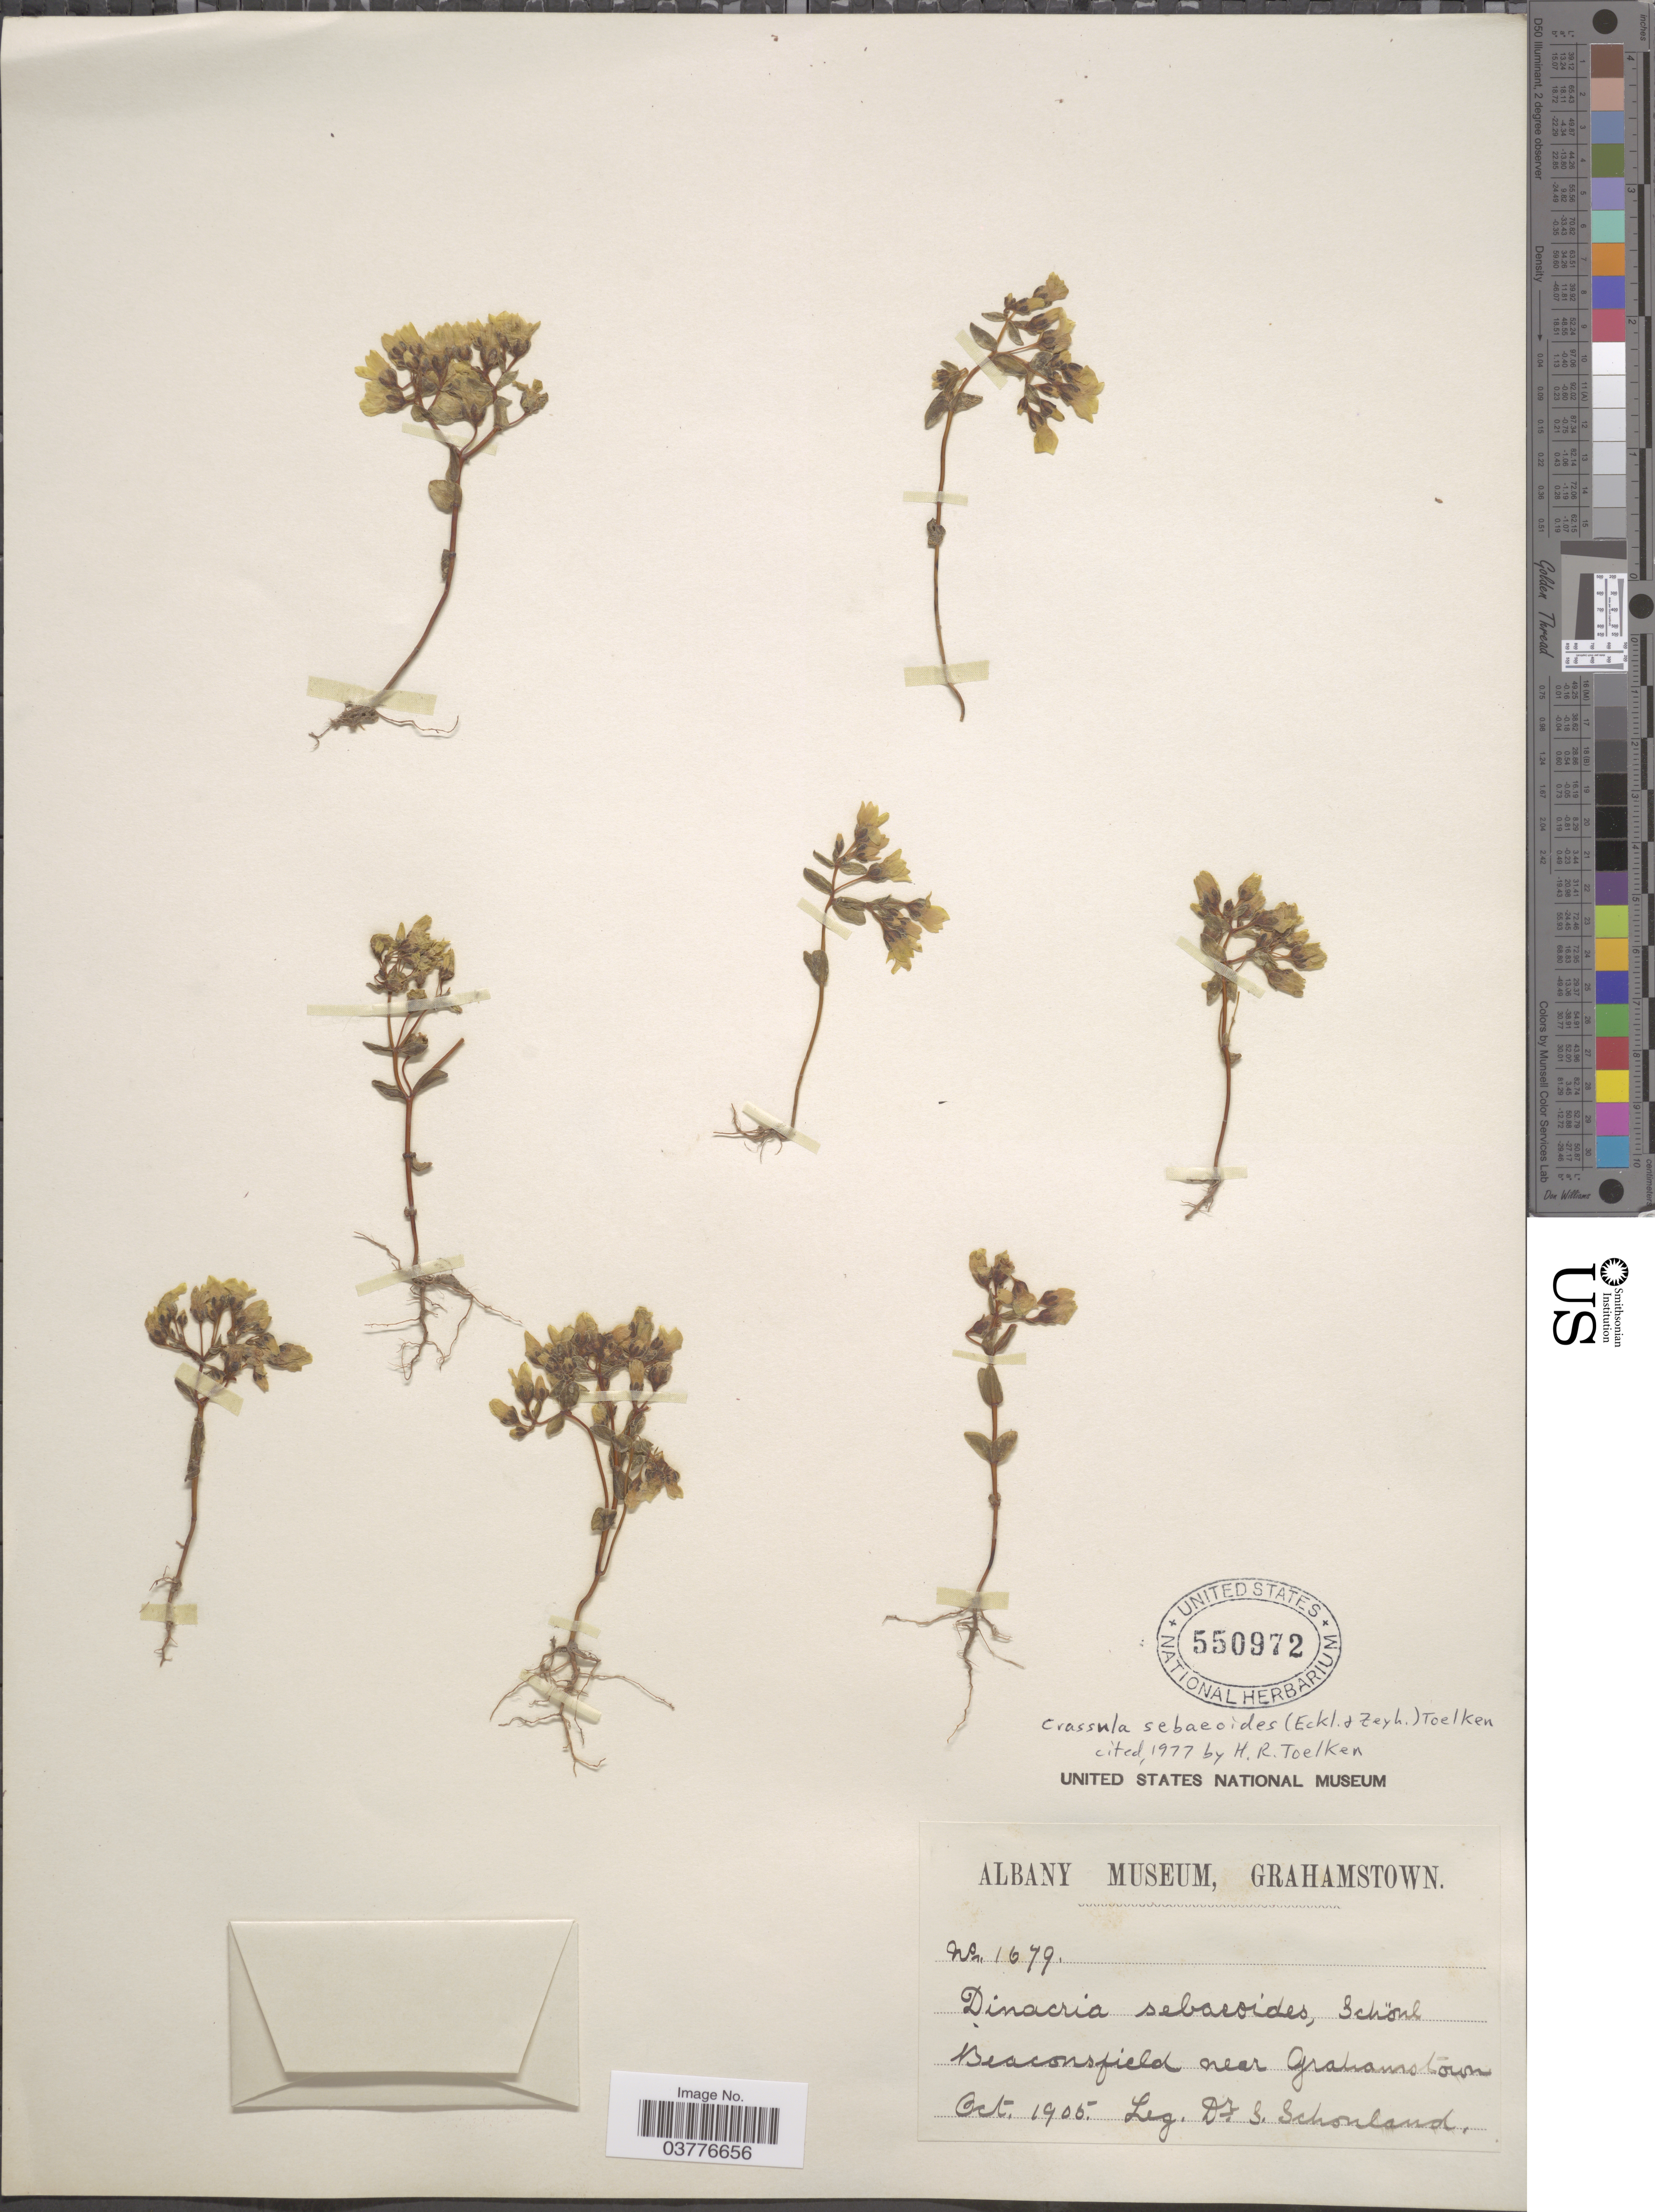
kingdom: Plantae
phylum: Tracheophyta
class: Magnoliopsida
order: Saxifragales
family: Crassulaceae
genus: Crassula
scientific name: Crassula sebaeoides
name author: (Eckl. & Zeyh.) Toelken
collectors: S. Schönland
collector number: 1679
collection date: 1905-10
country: South Africa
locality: Beaconsfield near Grahamstown.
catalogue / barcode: US 550972